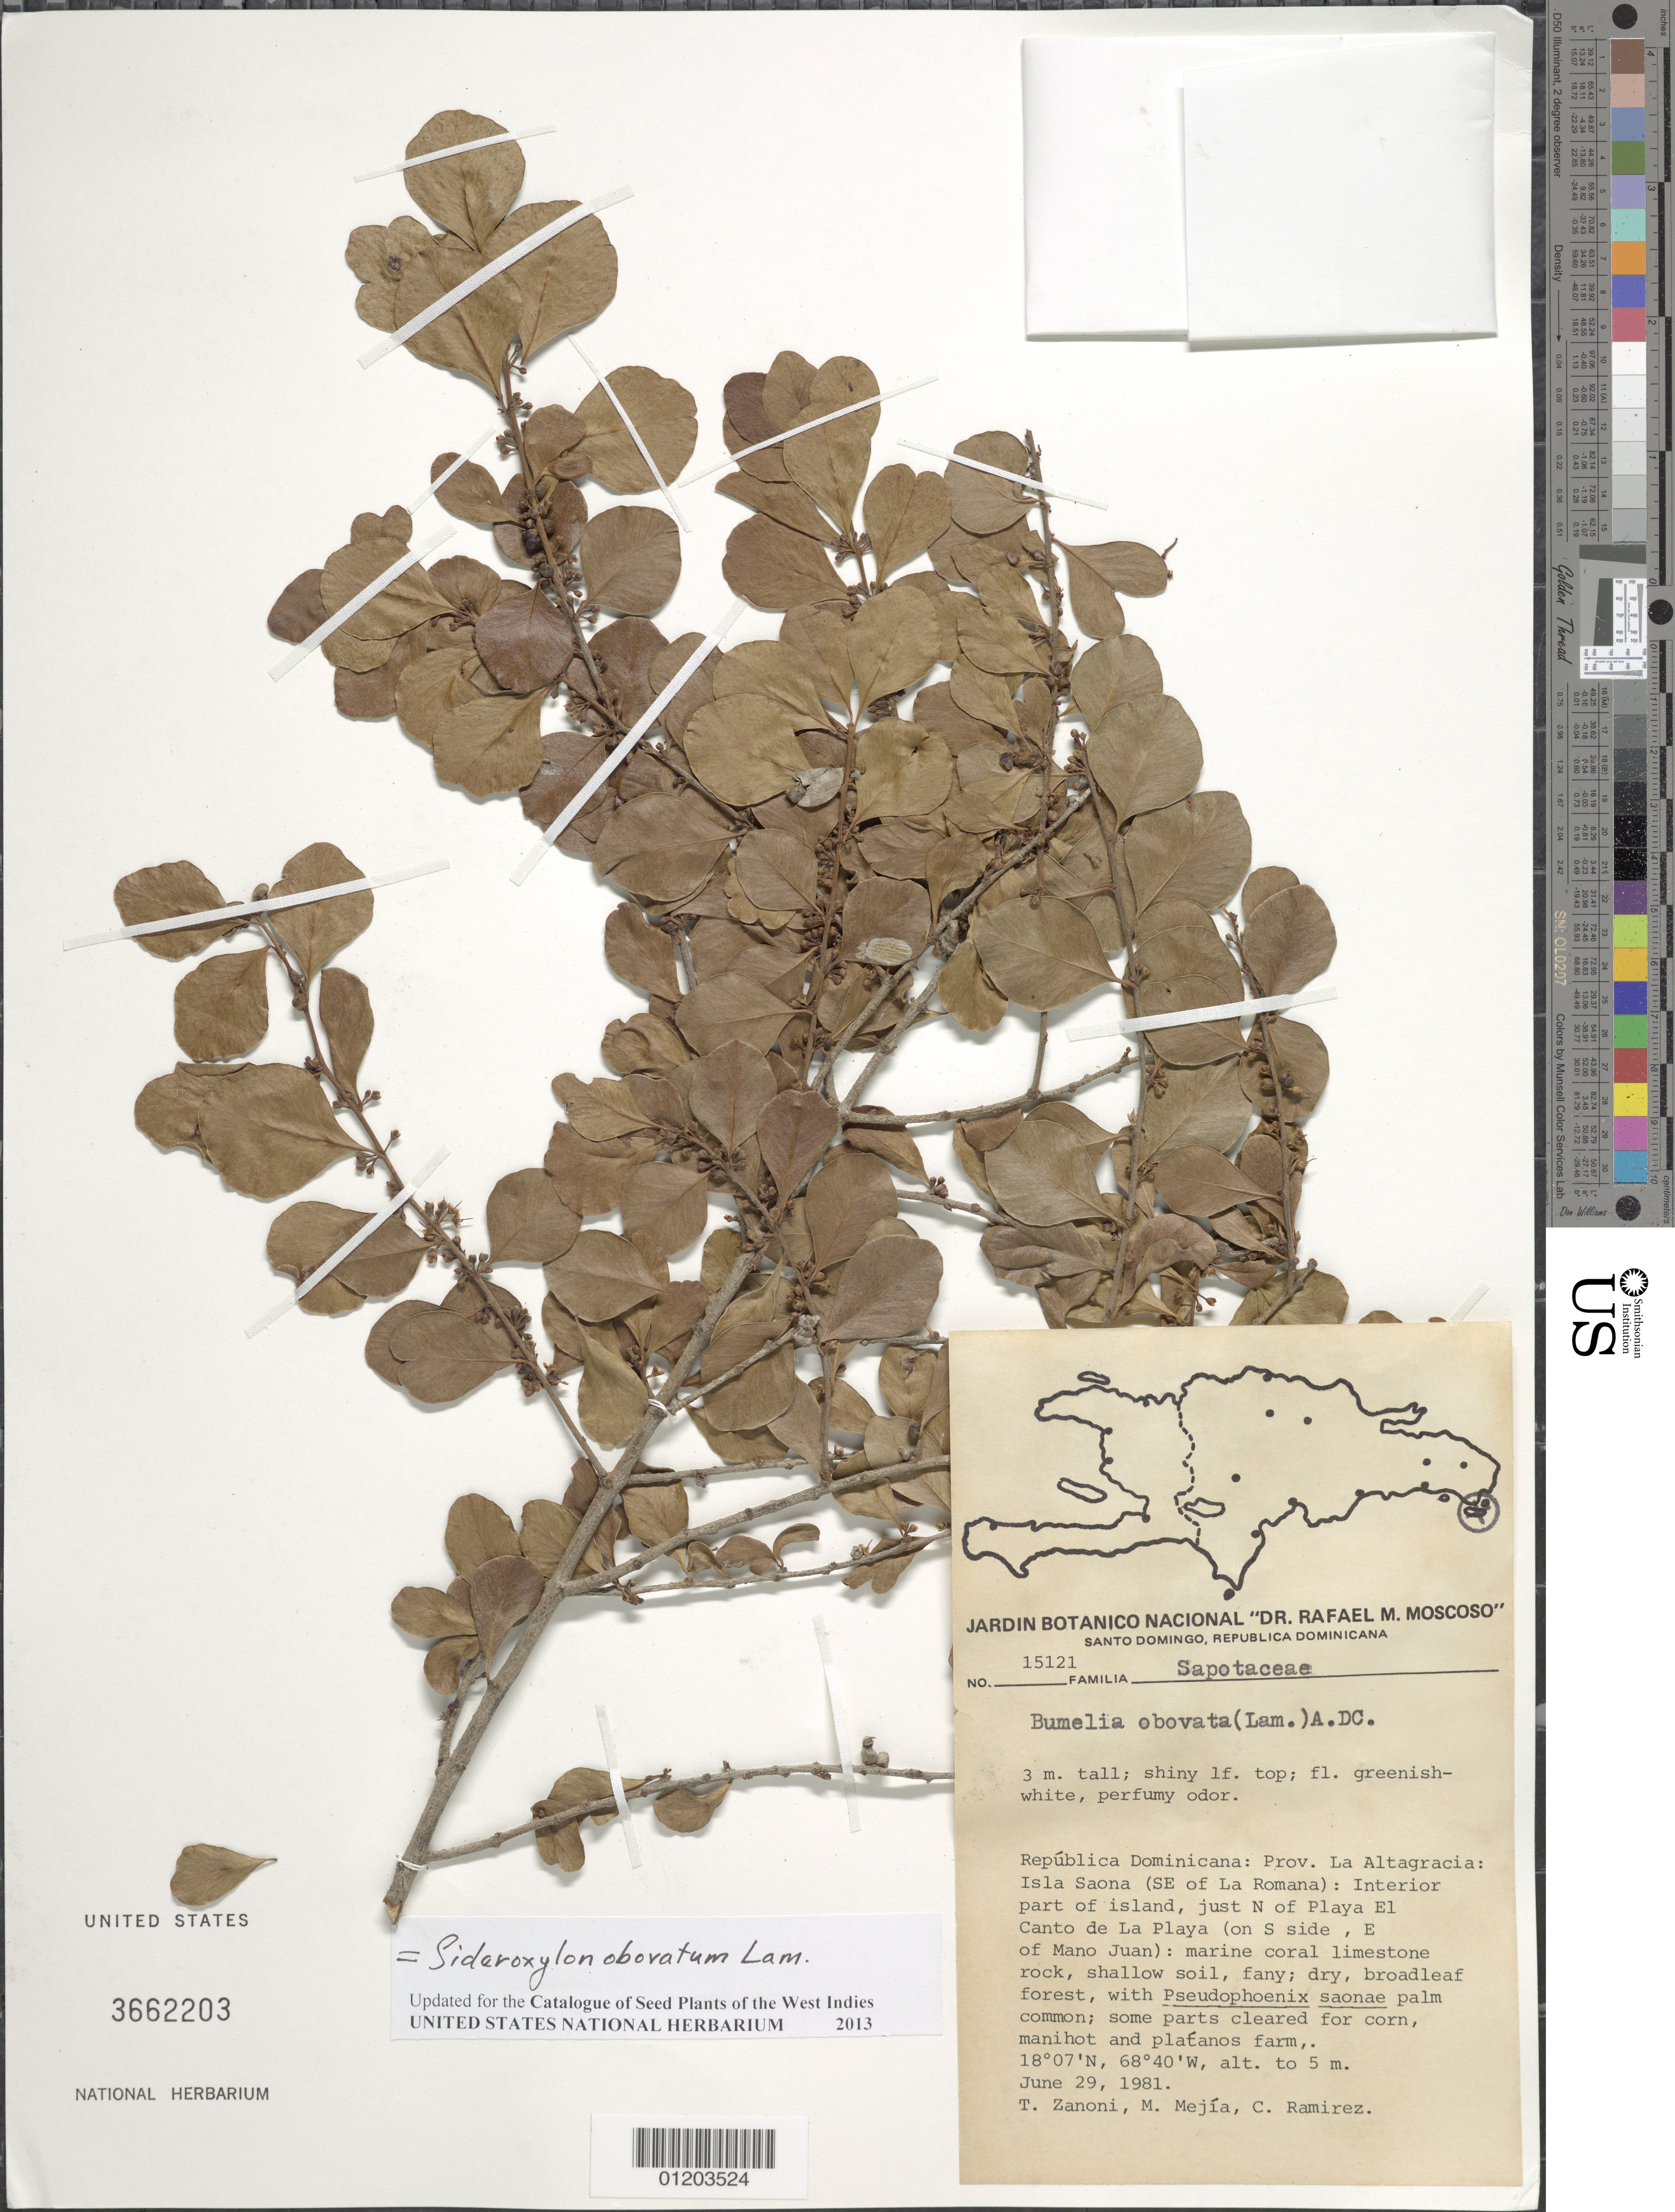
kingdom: Plantae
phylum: Tracheophyta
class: Magnoliopsida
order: Ericales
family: Sapotaceae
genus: Sideroxylon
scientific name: Sideroxylon obovatum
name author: Lam.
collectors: T. A. Zanoni, M. Mejia & C. Ramirez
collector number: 15121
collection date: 1981-06-29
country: Dominican Republic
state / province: La Altagracia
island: Isla Saona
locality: Isla Saona (SE of La Romana); interior part of island, just N of Playa El Canto de La Playa (on S side, E of Mano Juan).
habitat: Marine coral limestone rock, shallow soil, fany; dry, broadleaf forest with Pseudophoenix saonae palm common; some parts cleared for corn, manihot and platanos farm.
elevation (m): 5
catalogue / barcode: US 3662203